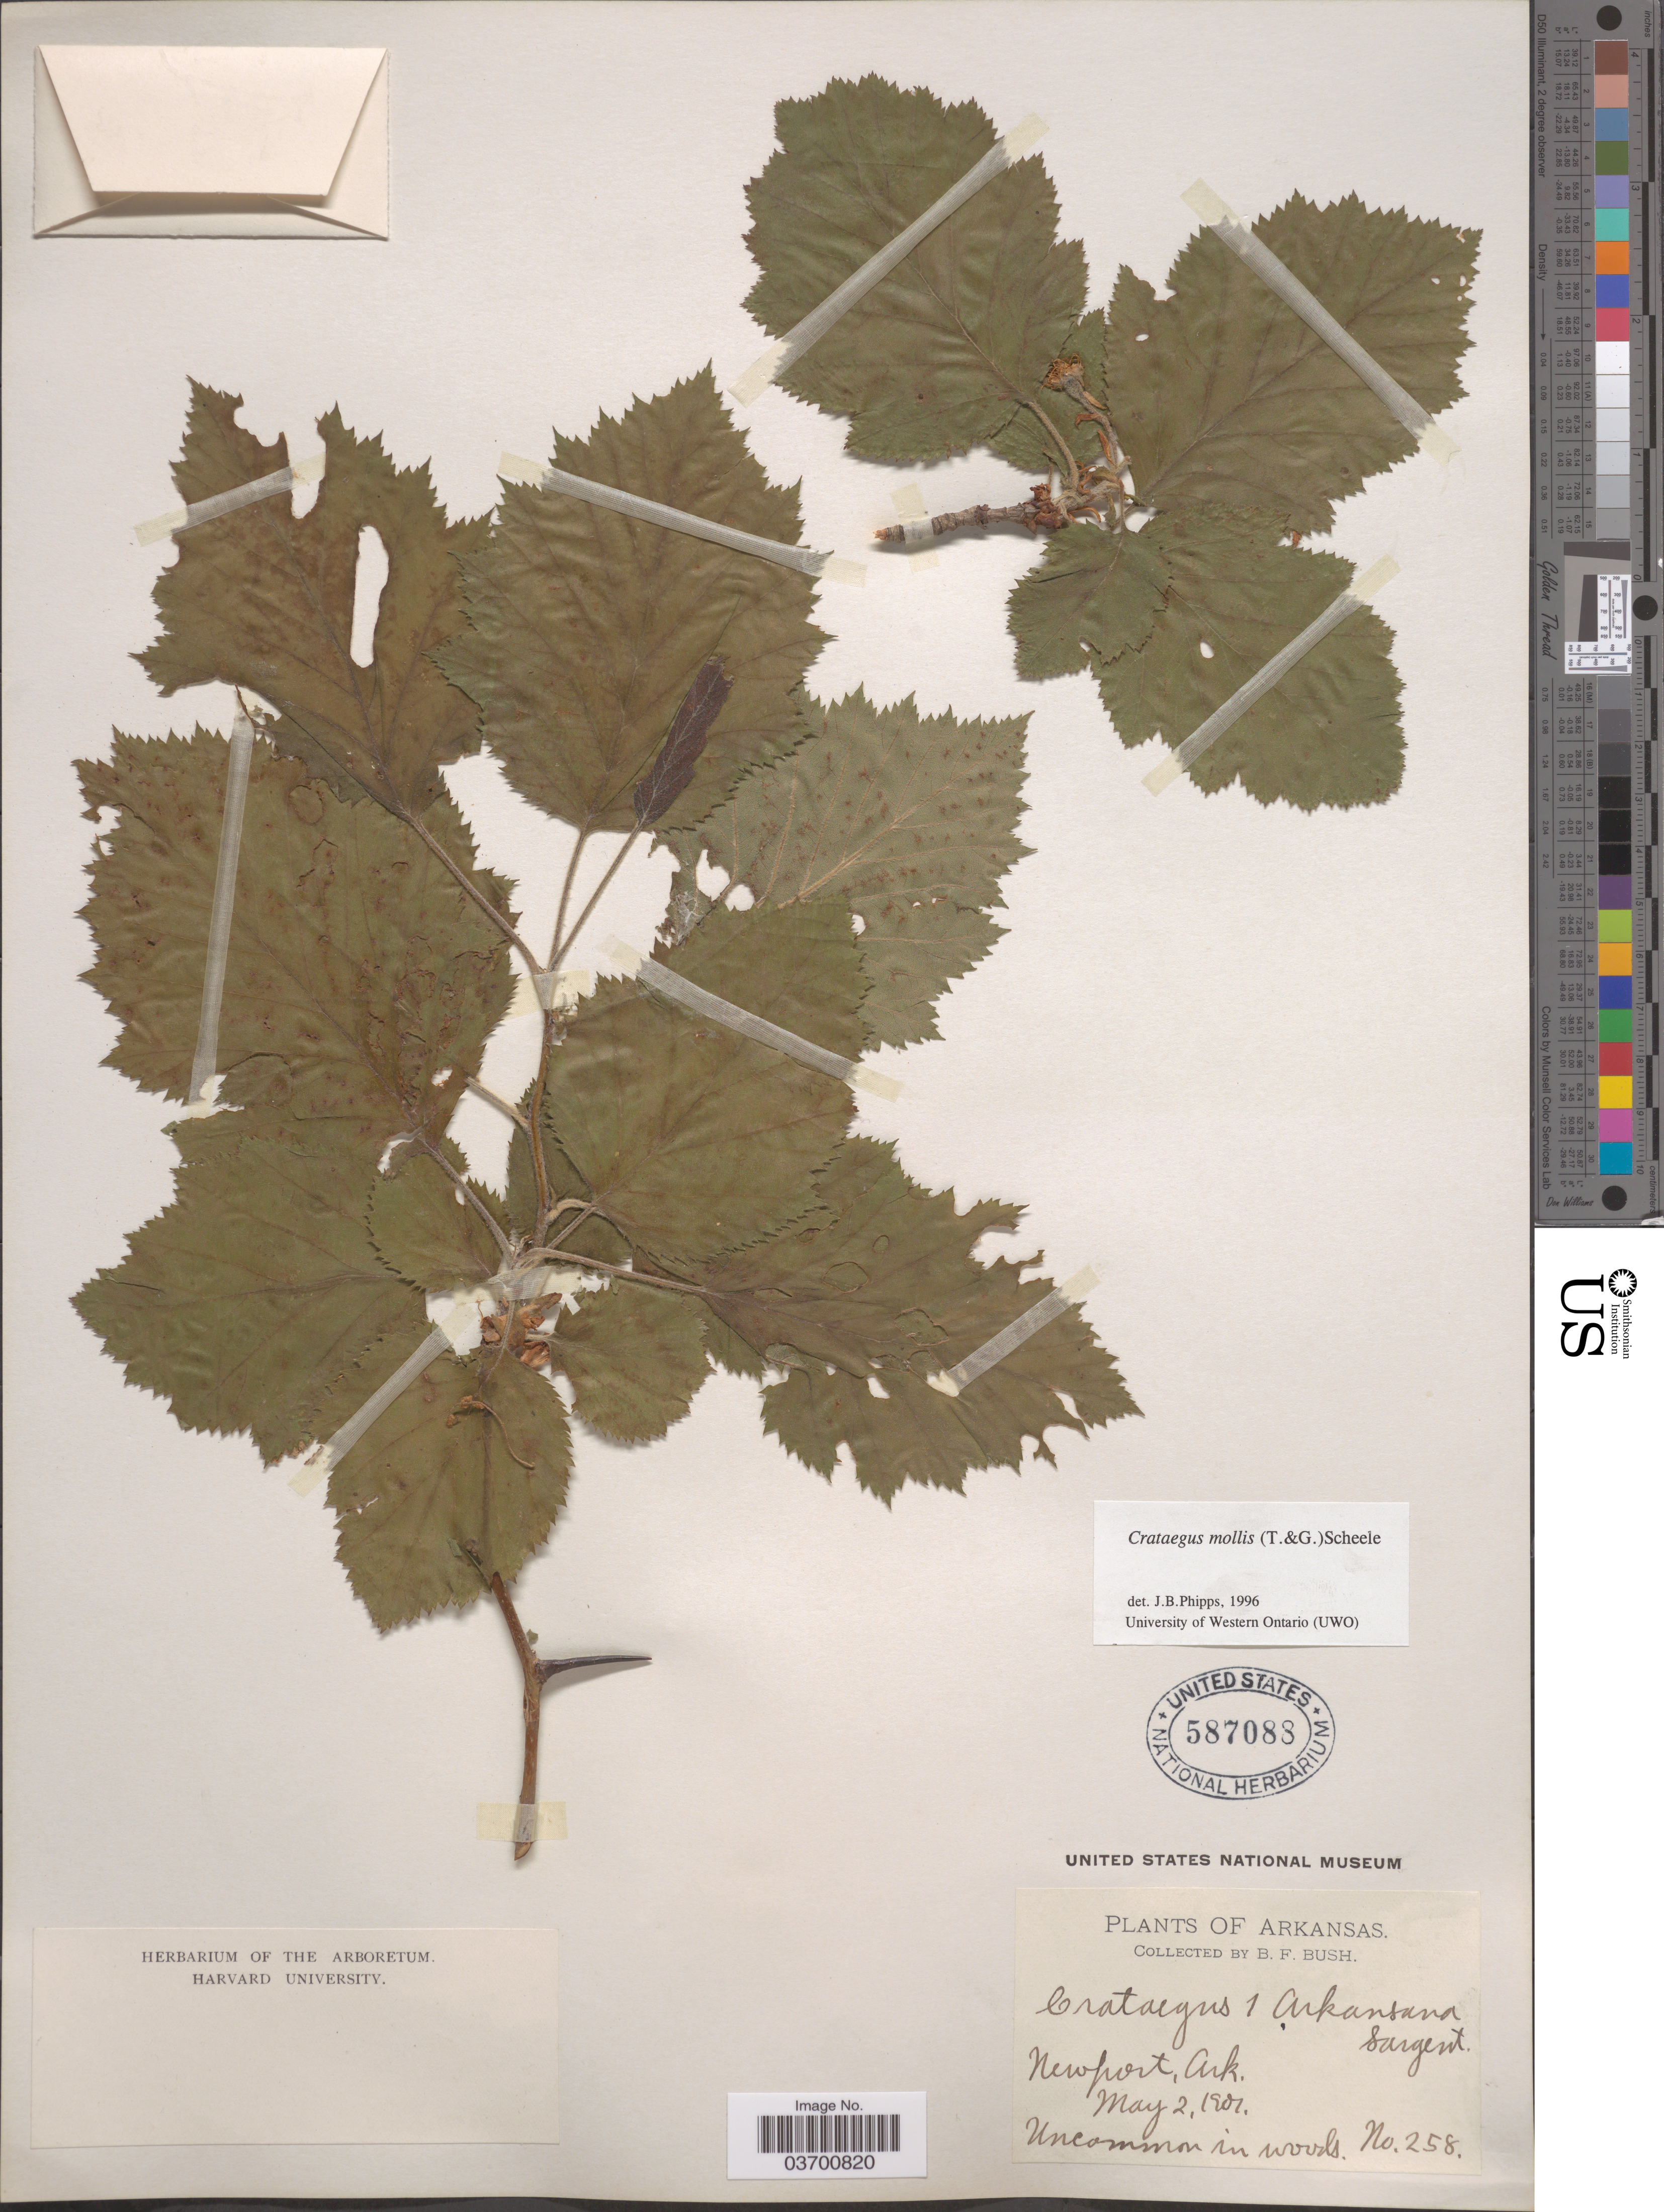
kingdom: Plantae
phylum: Tracheophyta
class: Magnoliopsida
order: Rosales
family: Rosaceae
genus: Crataegus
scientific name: Crataegus mollis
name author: (Torr. & A. Gray) Scheele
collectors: B. F. Bush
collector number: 258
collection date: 1901-05-02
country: United States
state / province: Arkansas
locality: Newport.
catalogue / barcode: US 587088